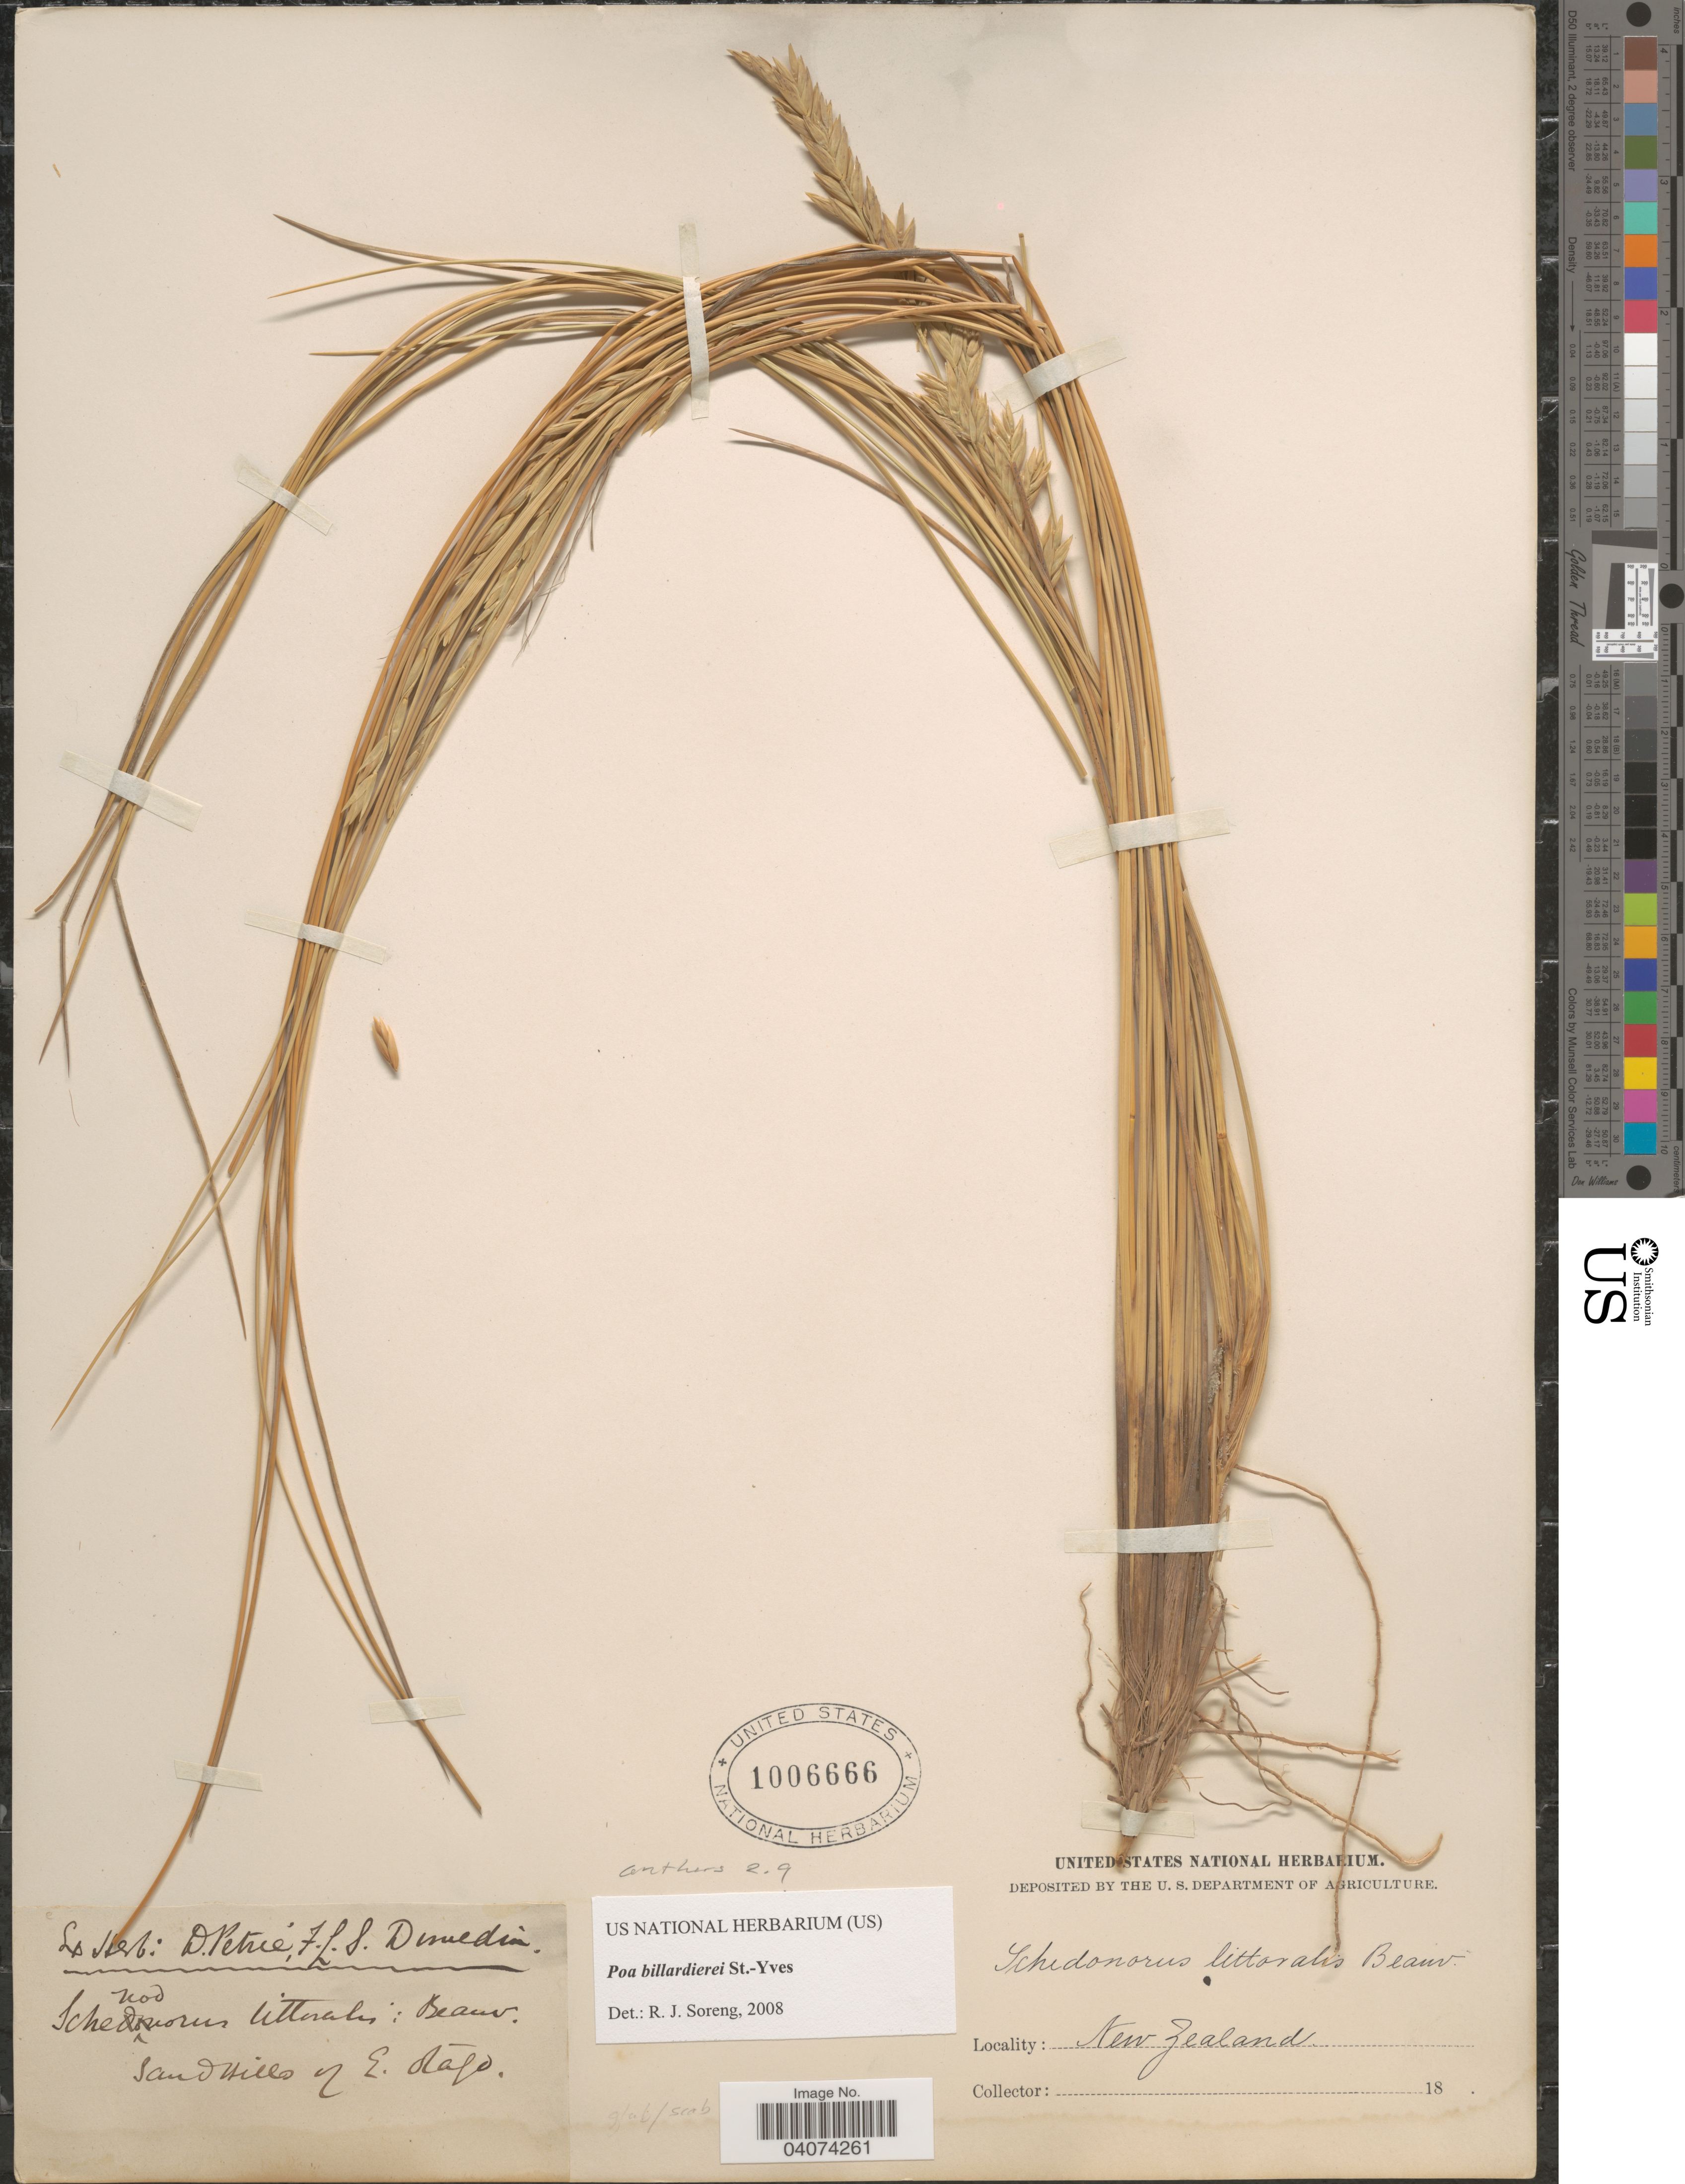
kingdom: Plantae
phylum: Tracheophyta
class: Liliopsida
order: Poales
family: Poaceae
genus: Poa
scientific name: Poa billardierei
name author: (Spreng.) St.-Yves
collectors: Ex Herb D. Petrie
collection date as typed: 18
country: New Zealand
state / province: Otago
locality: Sand Hills of E. Otago.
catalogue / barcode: US 1006666